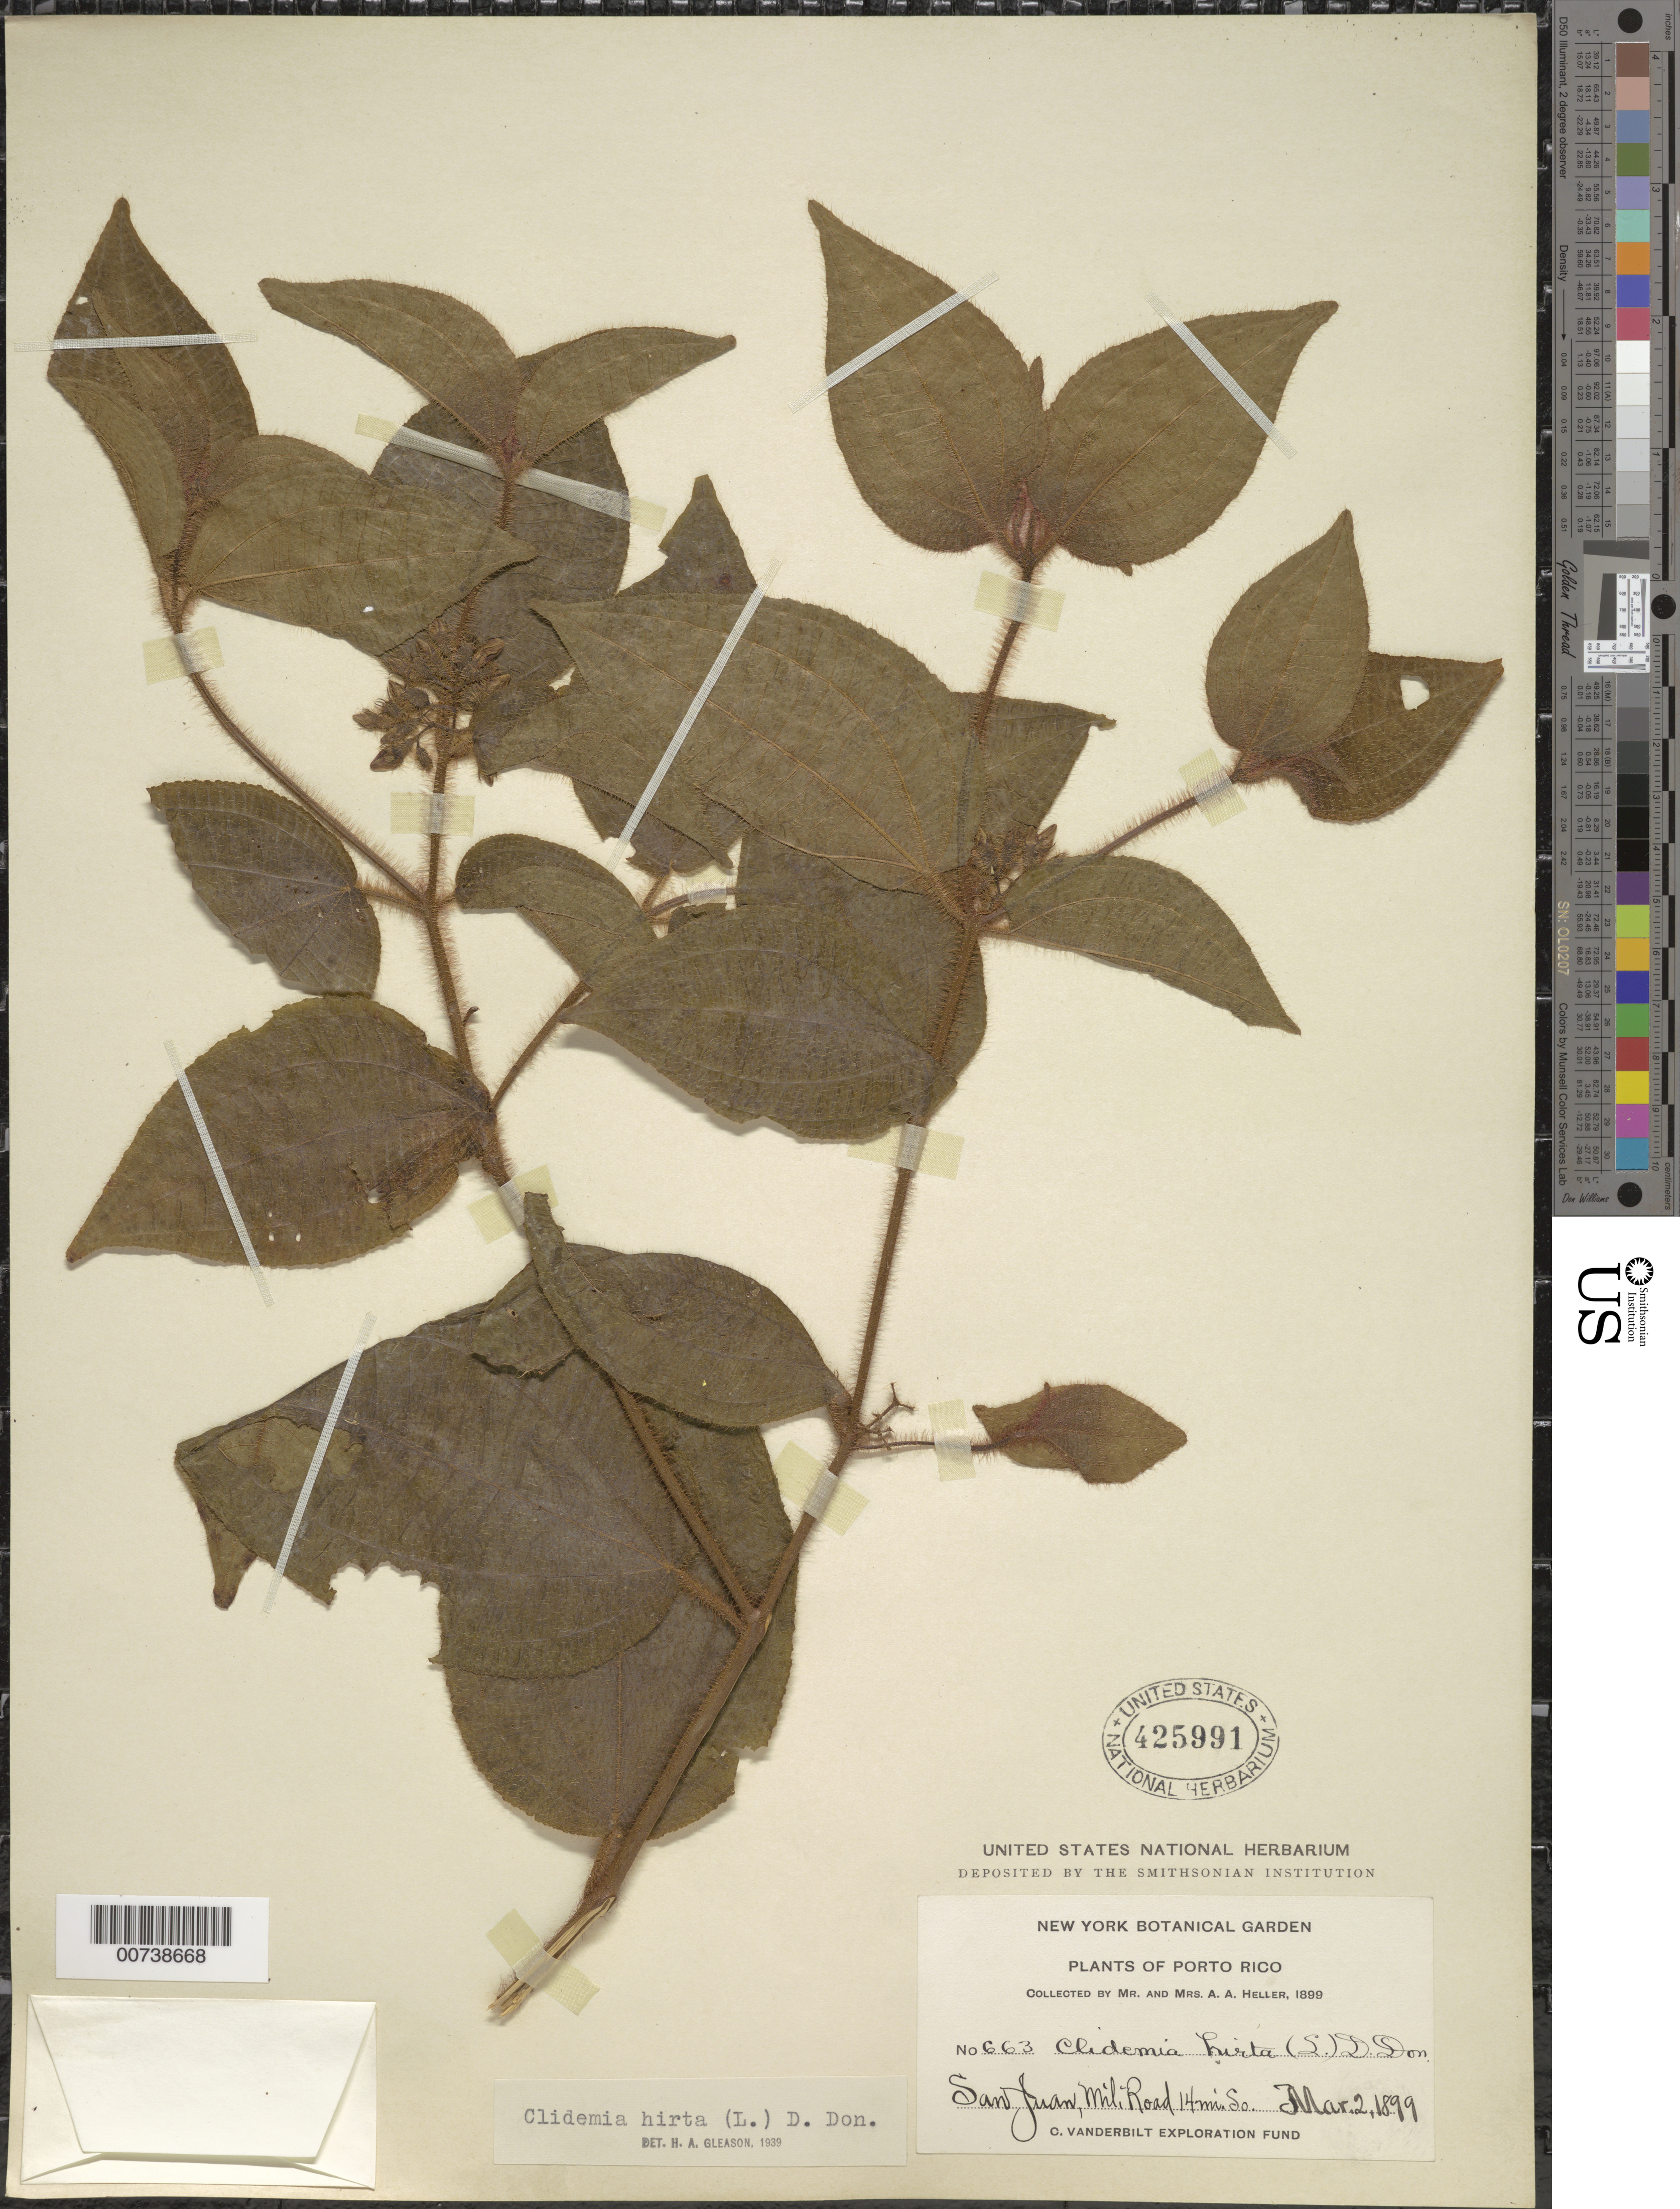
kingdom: Plantae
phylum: Tracheophyta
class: Magnoliopsida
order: Myrtales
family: Melastomataceae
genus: Clidemia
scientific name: Clidemia hirta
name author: (L.) D. Don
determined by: Gleason, H. A.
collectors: A. A. Heller & E. G. Heller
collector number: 663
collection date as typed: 02 Mar 1899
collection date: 1899-03-02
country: Puerto Rico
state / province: San Juan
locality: San Juan, Mil. Road 14 miles South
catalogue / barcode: US 425991